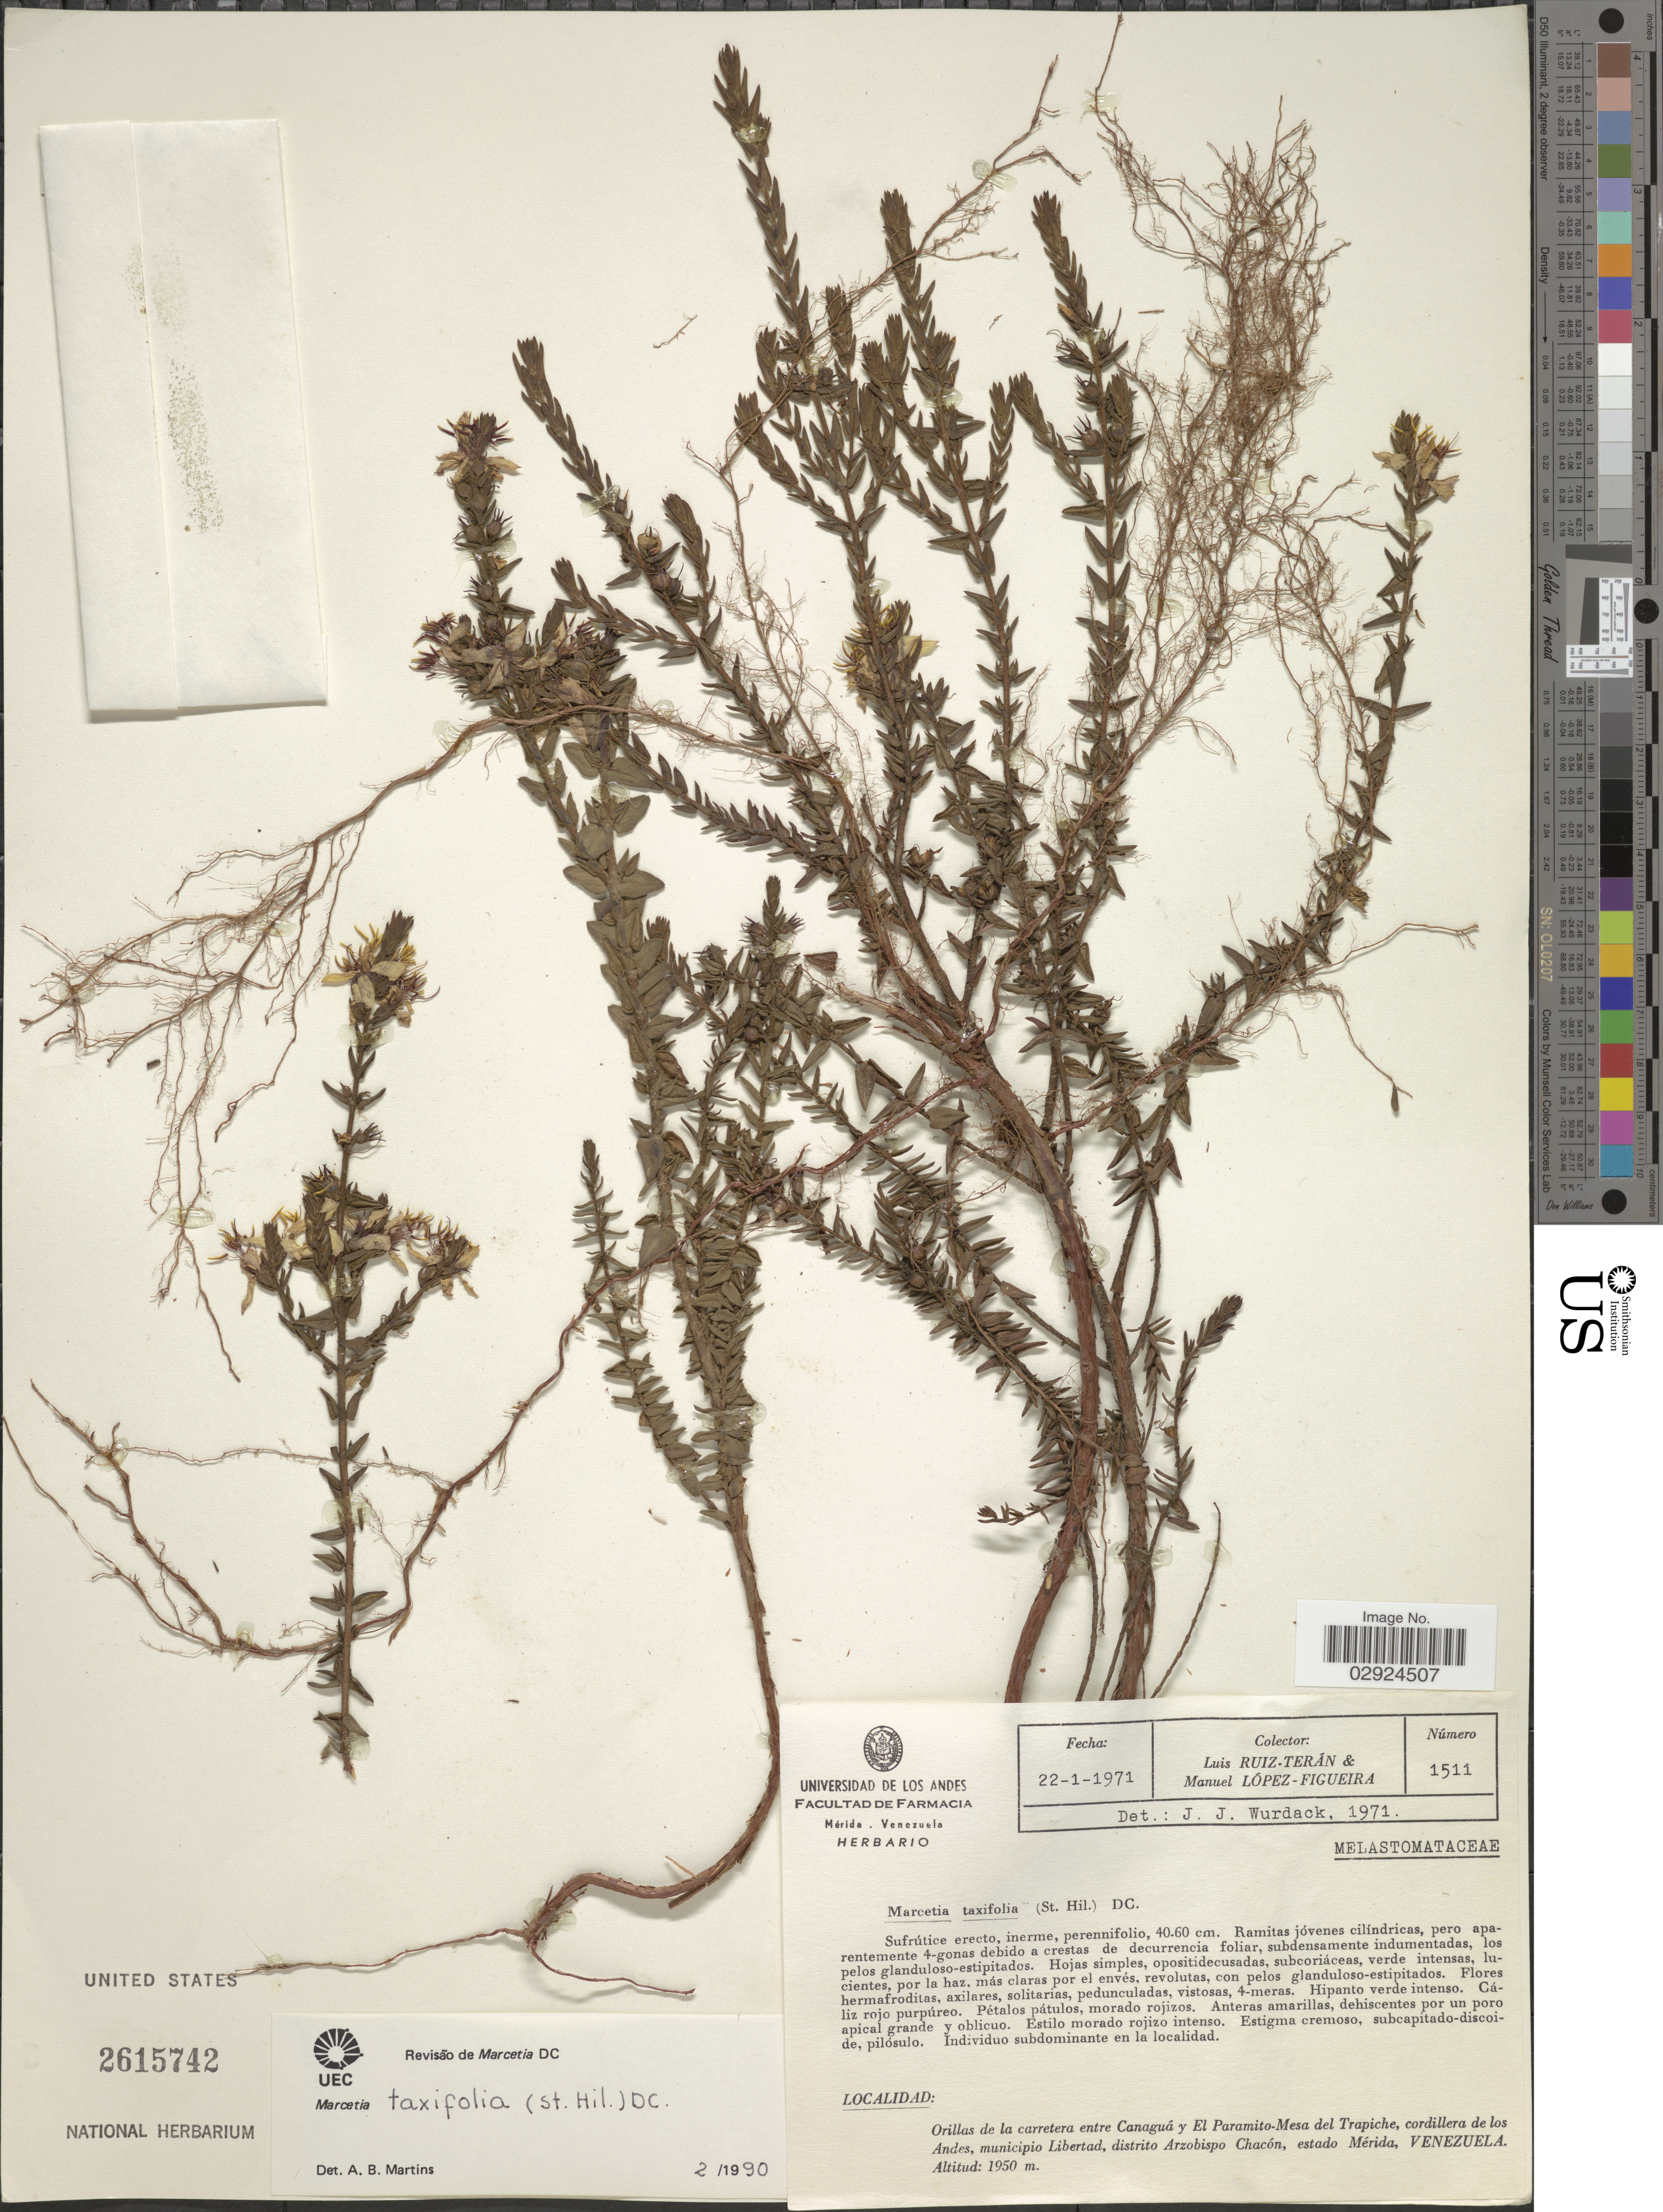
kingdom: Plantae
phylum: Tracheophyta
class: Magnoliopsida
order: Myrtales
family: Melastomataceae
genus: Marcetia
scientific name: Marcetia taxifolia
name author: (A. St.-Hil.) DC.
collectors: L. Teran & M. López Figueiras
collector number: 1511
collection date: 1971-01-22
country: Venezuela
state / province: Mérida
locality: Orillas de la carretera entre Canaguá y El Paramito-Mesa del Trapiche, cordillera de los Andes, municipio Libertad, distrito Arzobispo Chacón, estado Mérida.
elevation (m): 1950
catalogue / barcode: US 2615742